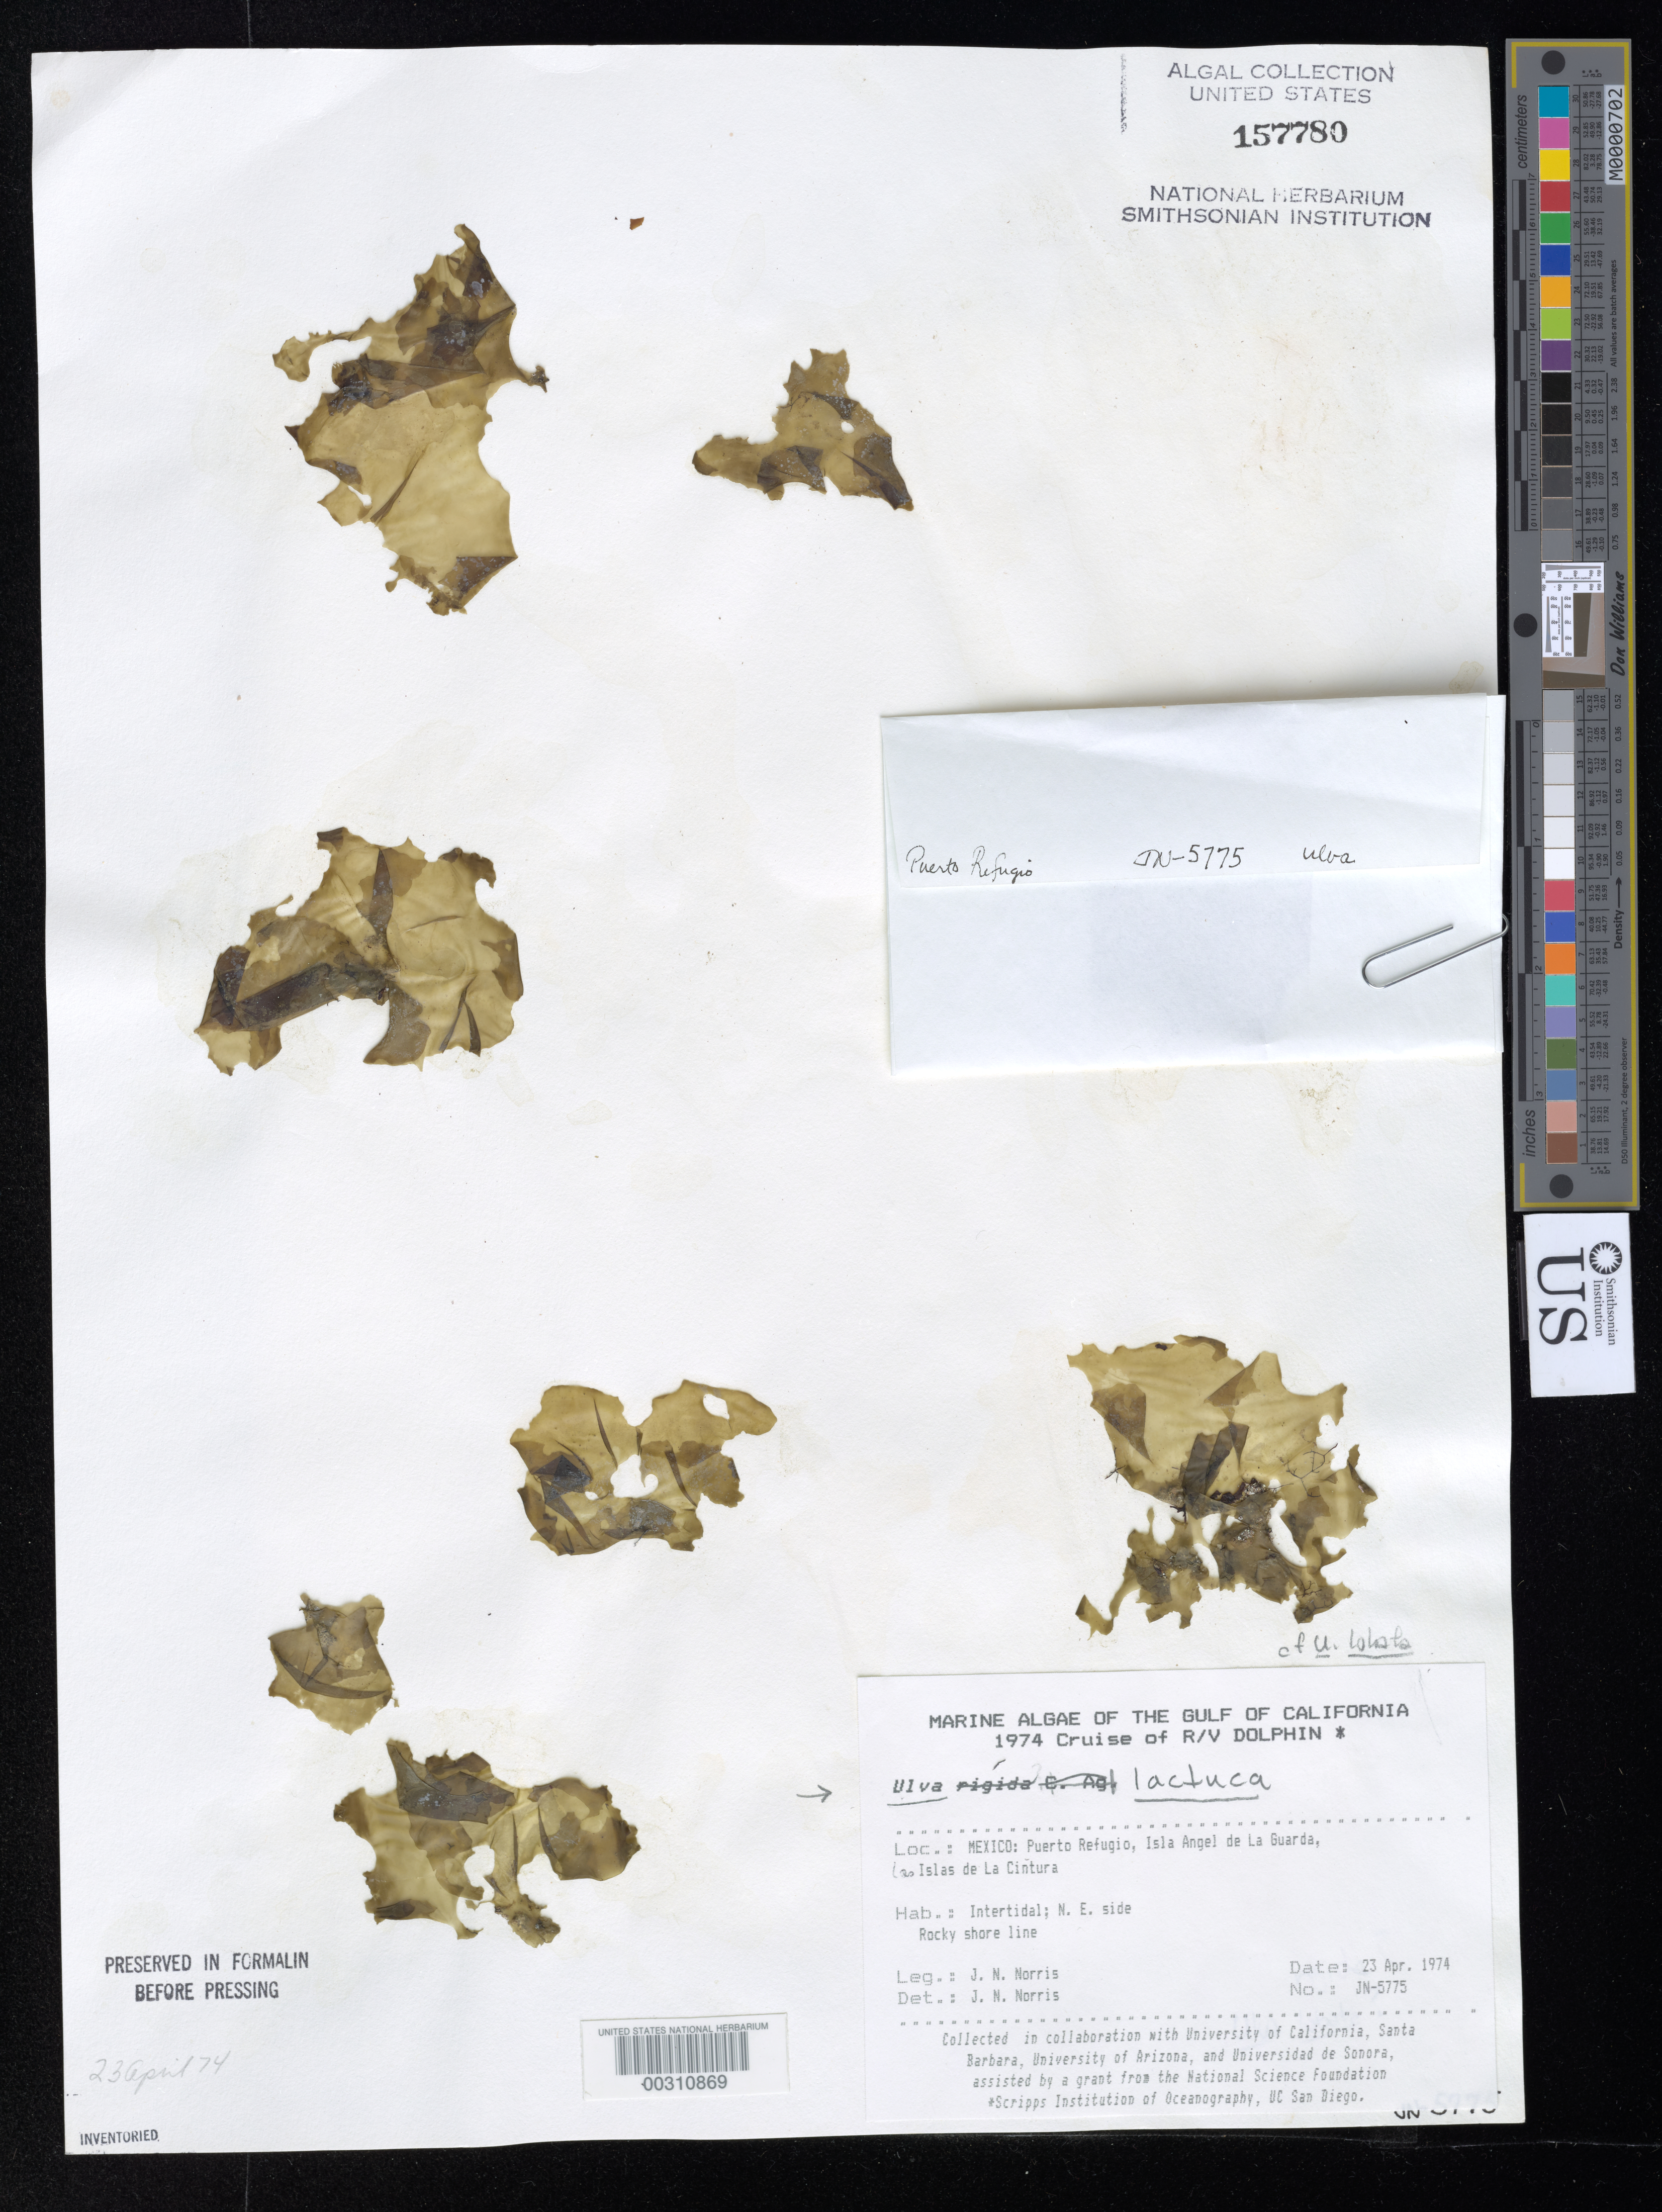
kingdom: Plantae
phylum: Chlorophyta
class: Ulvophyceae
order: Ulvales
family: Ulvaceae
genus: Ulva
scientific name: Ulva lactuca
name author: L.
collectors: J. N. Norris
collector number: JN-5775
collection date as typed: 23 Apr 1974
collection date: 1974-04-23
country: Mexico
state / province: Baja California Norte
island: Isla Angel de la Guarda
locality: Puerto Refugio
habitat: Intertidal; N. E. side; Rocky shore line.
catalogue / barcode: US 157780